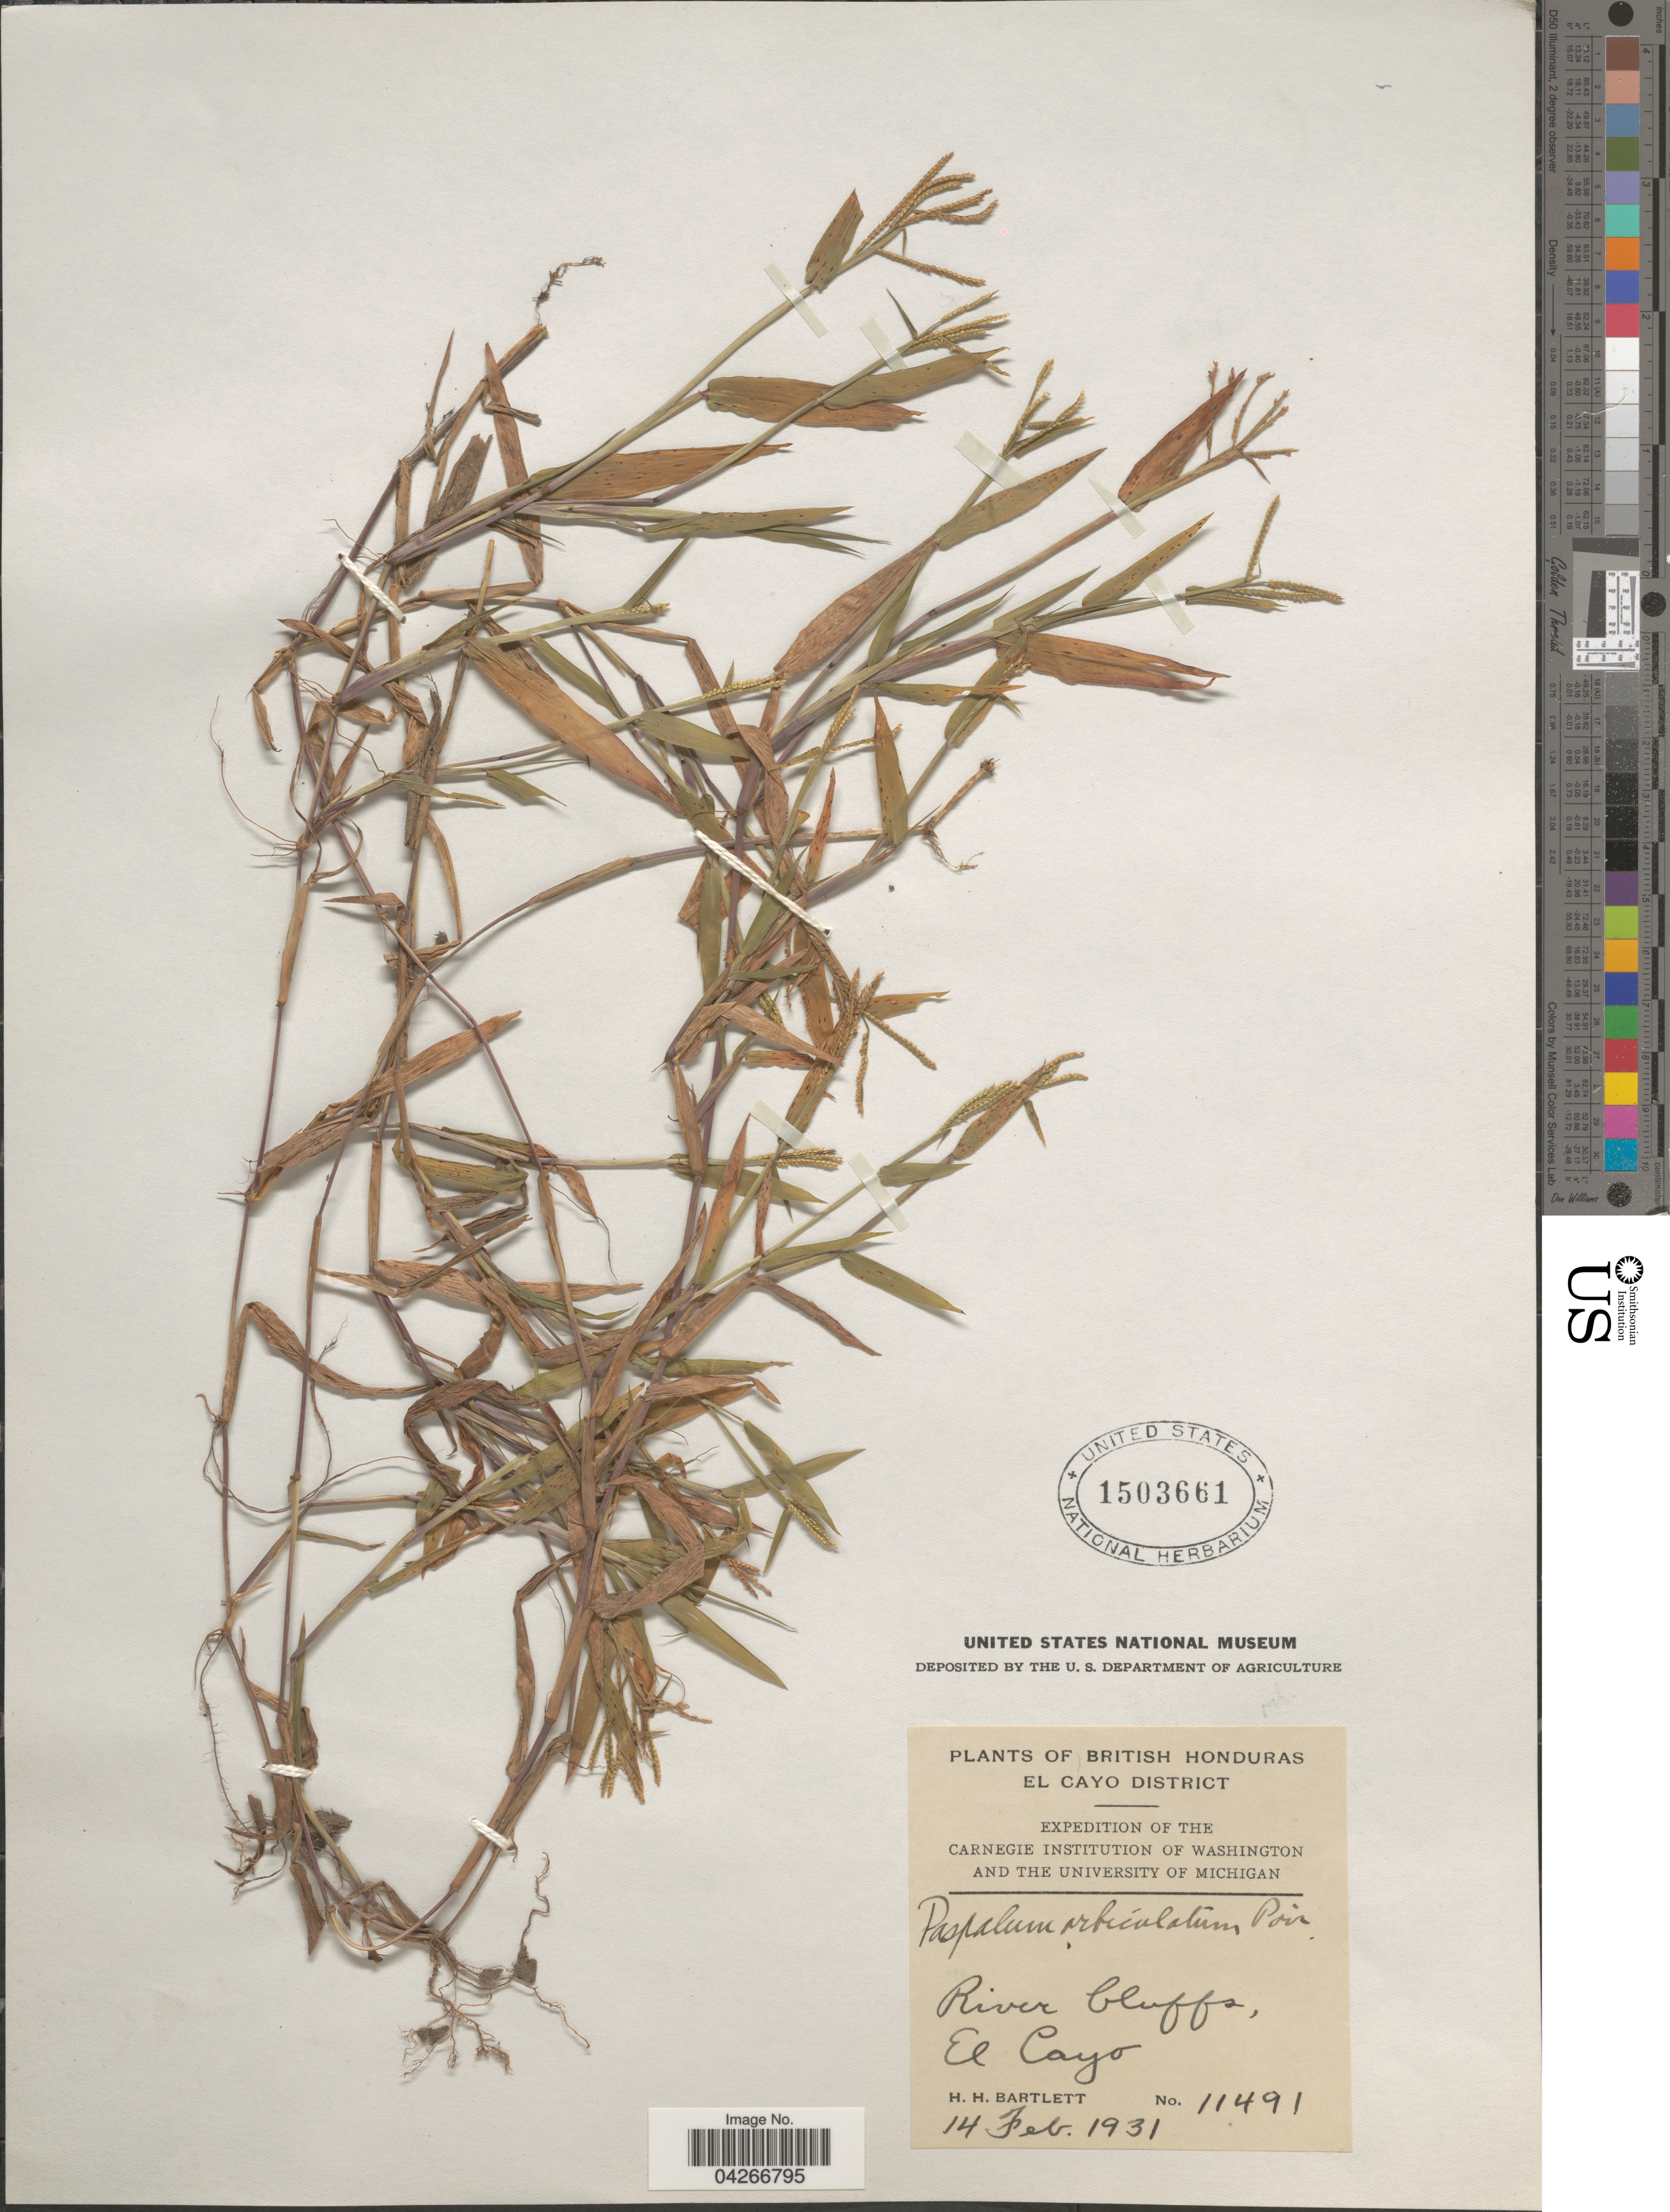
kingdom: Plantae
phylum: Tracheophyta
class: Liliopsida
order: Poales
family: Poaceae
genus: Paspalum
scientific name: Paspalum orbiculatum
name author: Poir. in Lam.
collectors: H. H. Bartlett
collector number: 11491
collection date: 1931-02-14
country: Belize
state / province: Cayo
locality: British Honduras. El Cayo District. Expedition of the Carnegie Institution of Washington and the University of Michigan. River bluffs, El Cayo.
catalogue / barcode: US 1503661